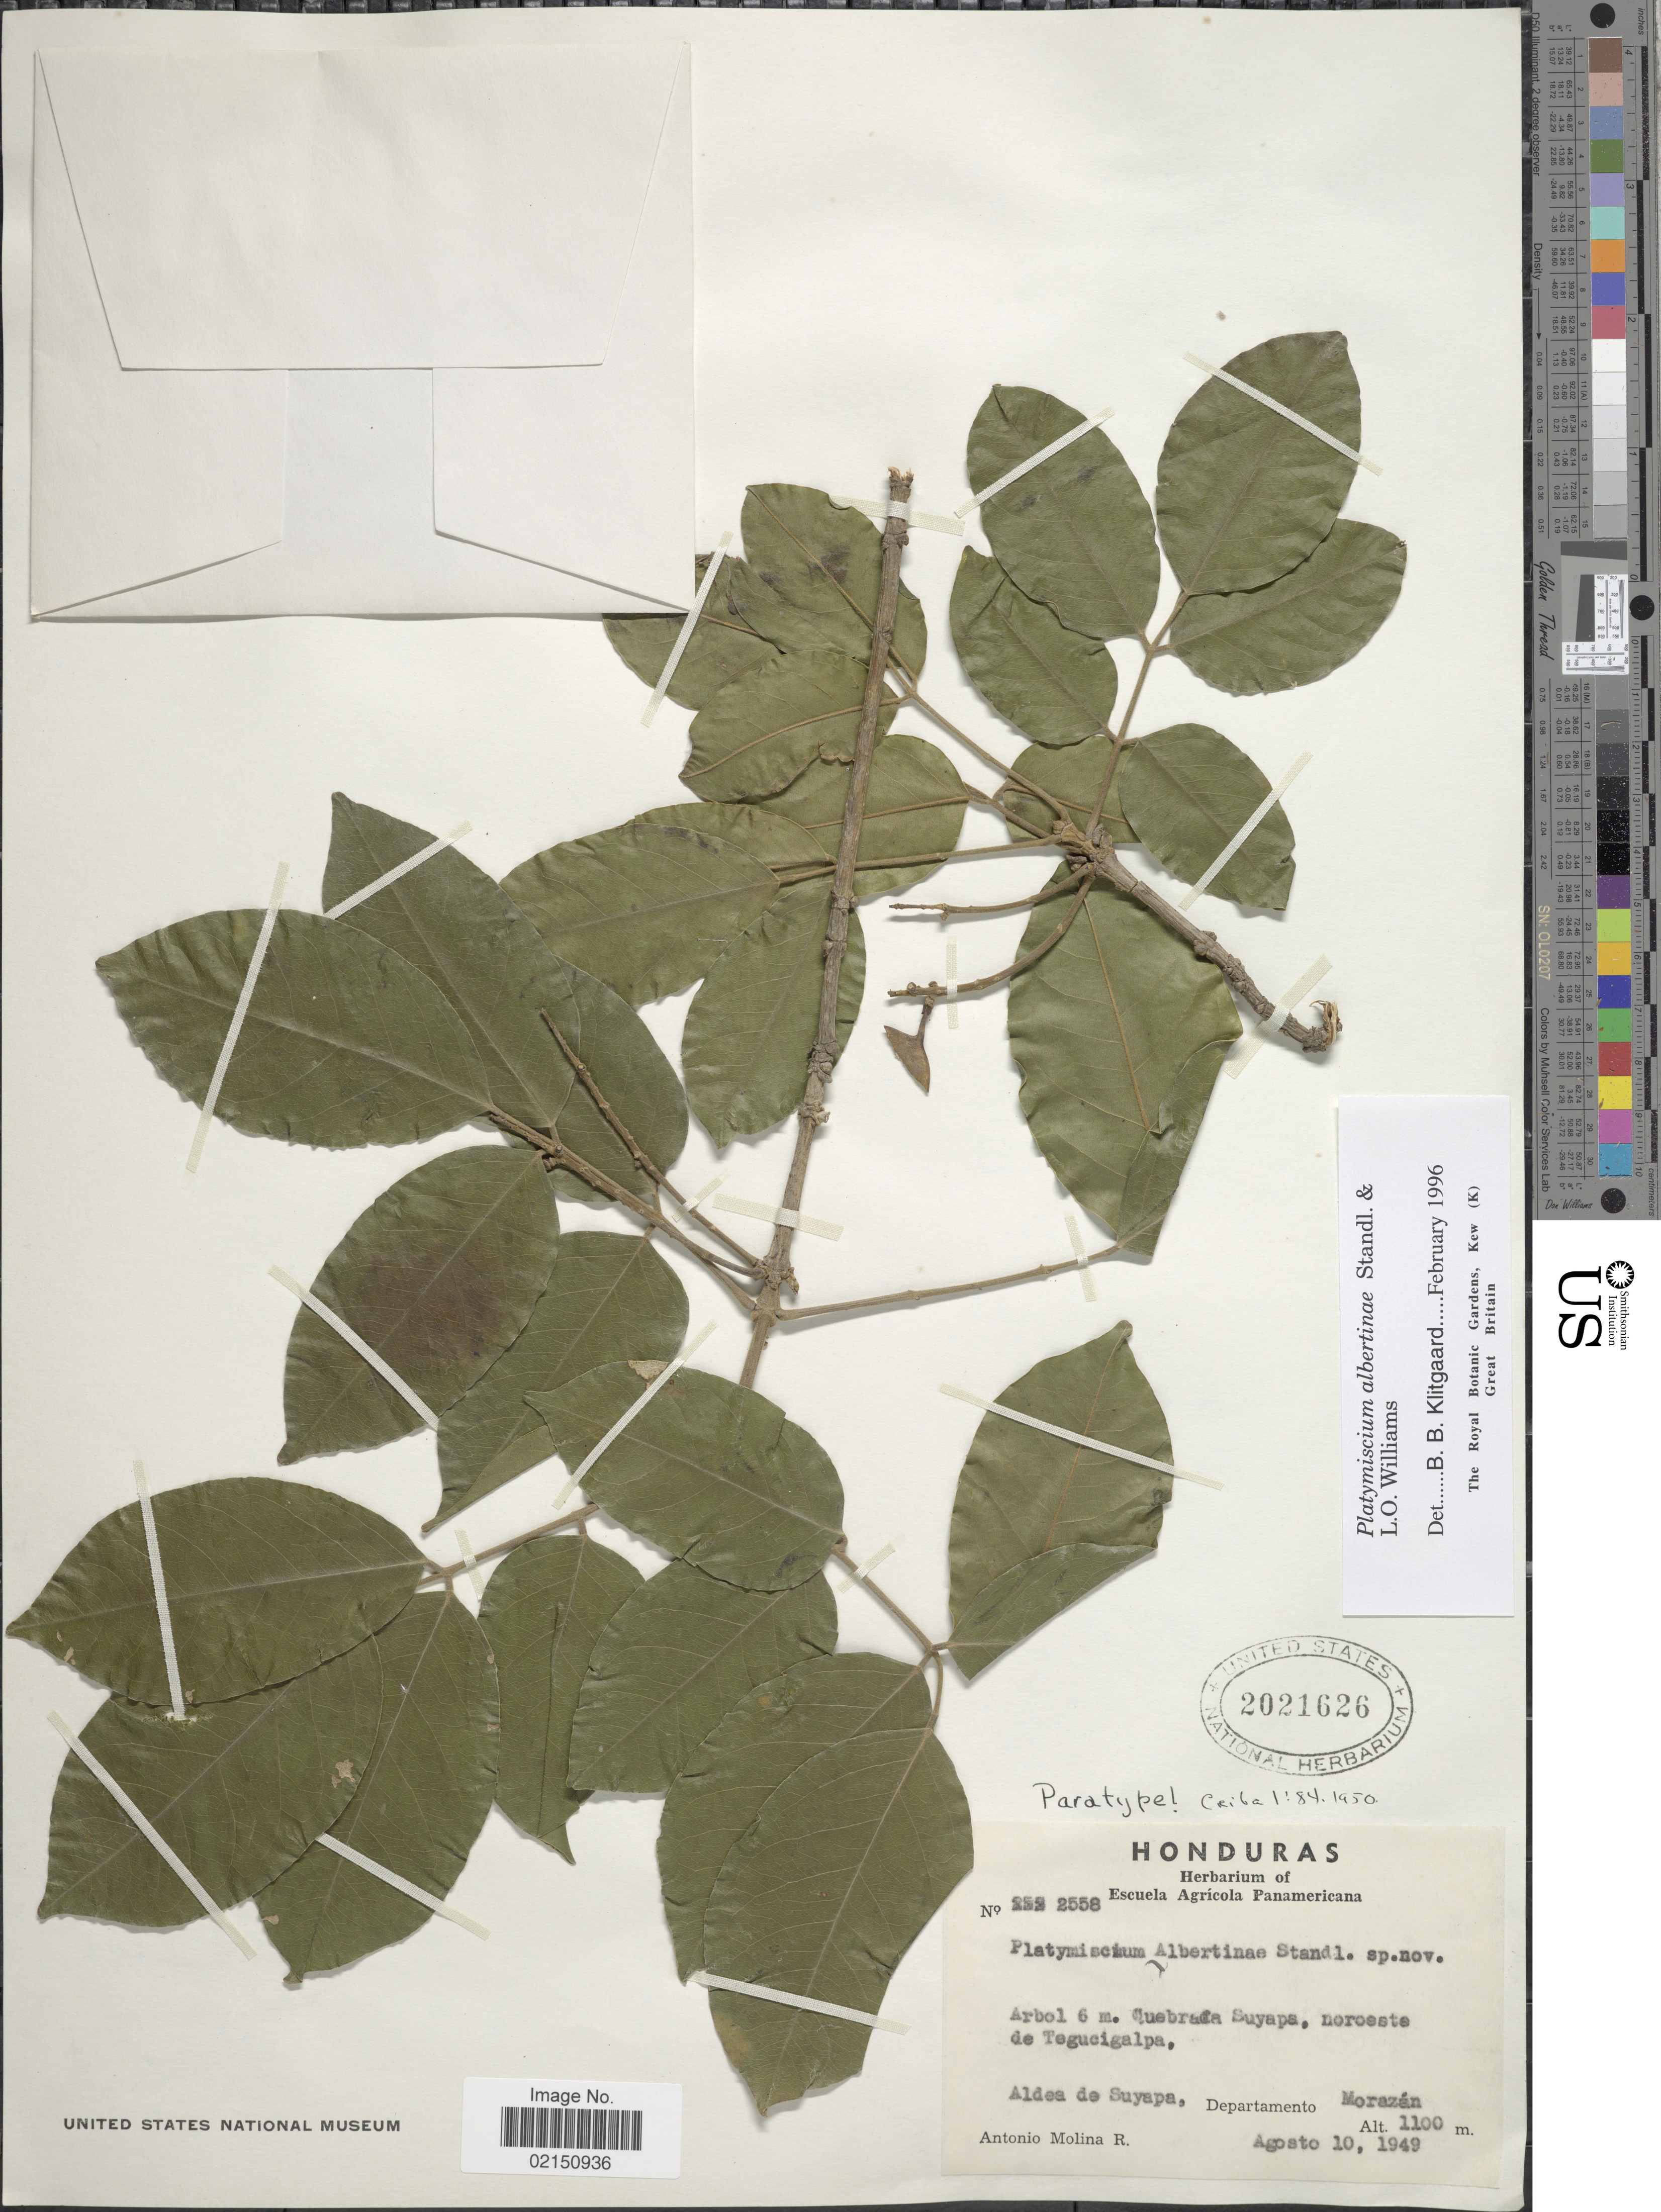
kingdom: Plantae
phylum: Tracheophyta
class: Magnoliopsida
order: Fabales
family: Fabaceae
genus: Platymiscium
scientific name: Platymiscium albertinae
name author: Standl. & L.O. Williams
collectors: A. Molina R.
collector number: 2558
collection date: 1949-08-10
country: Honduras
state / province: Fco. Morazán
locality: Quebrada Suyapa, noroeste de Tegucigalpa, Aldea de Suyapa, Departamento Morazán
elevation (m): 1100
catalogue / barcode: US 2021626